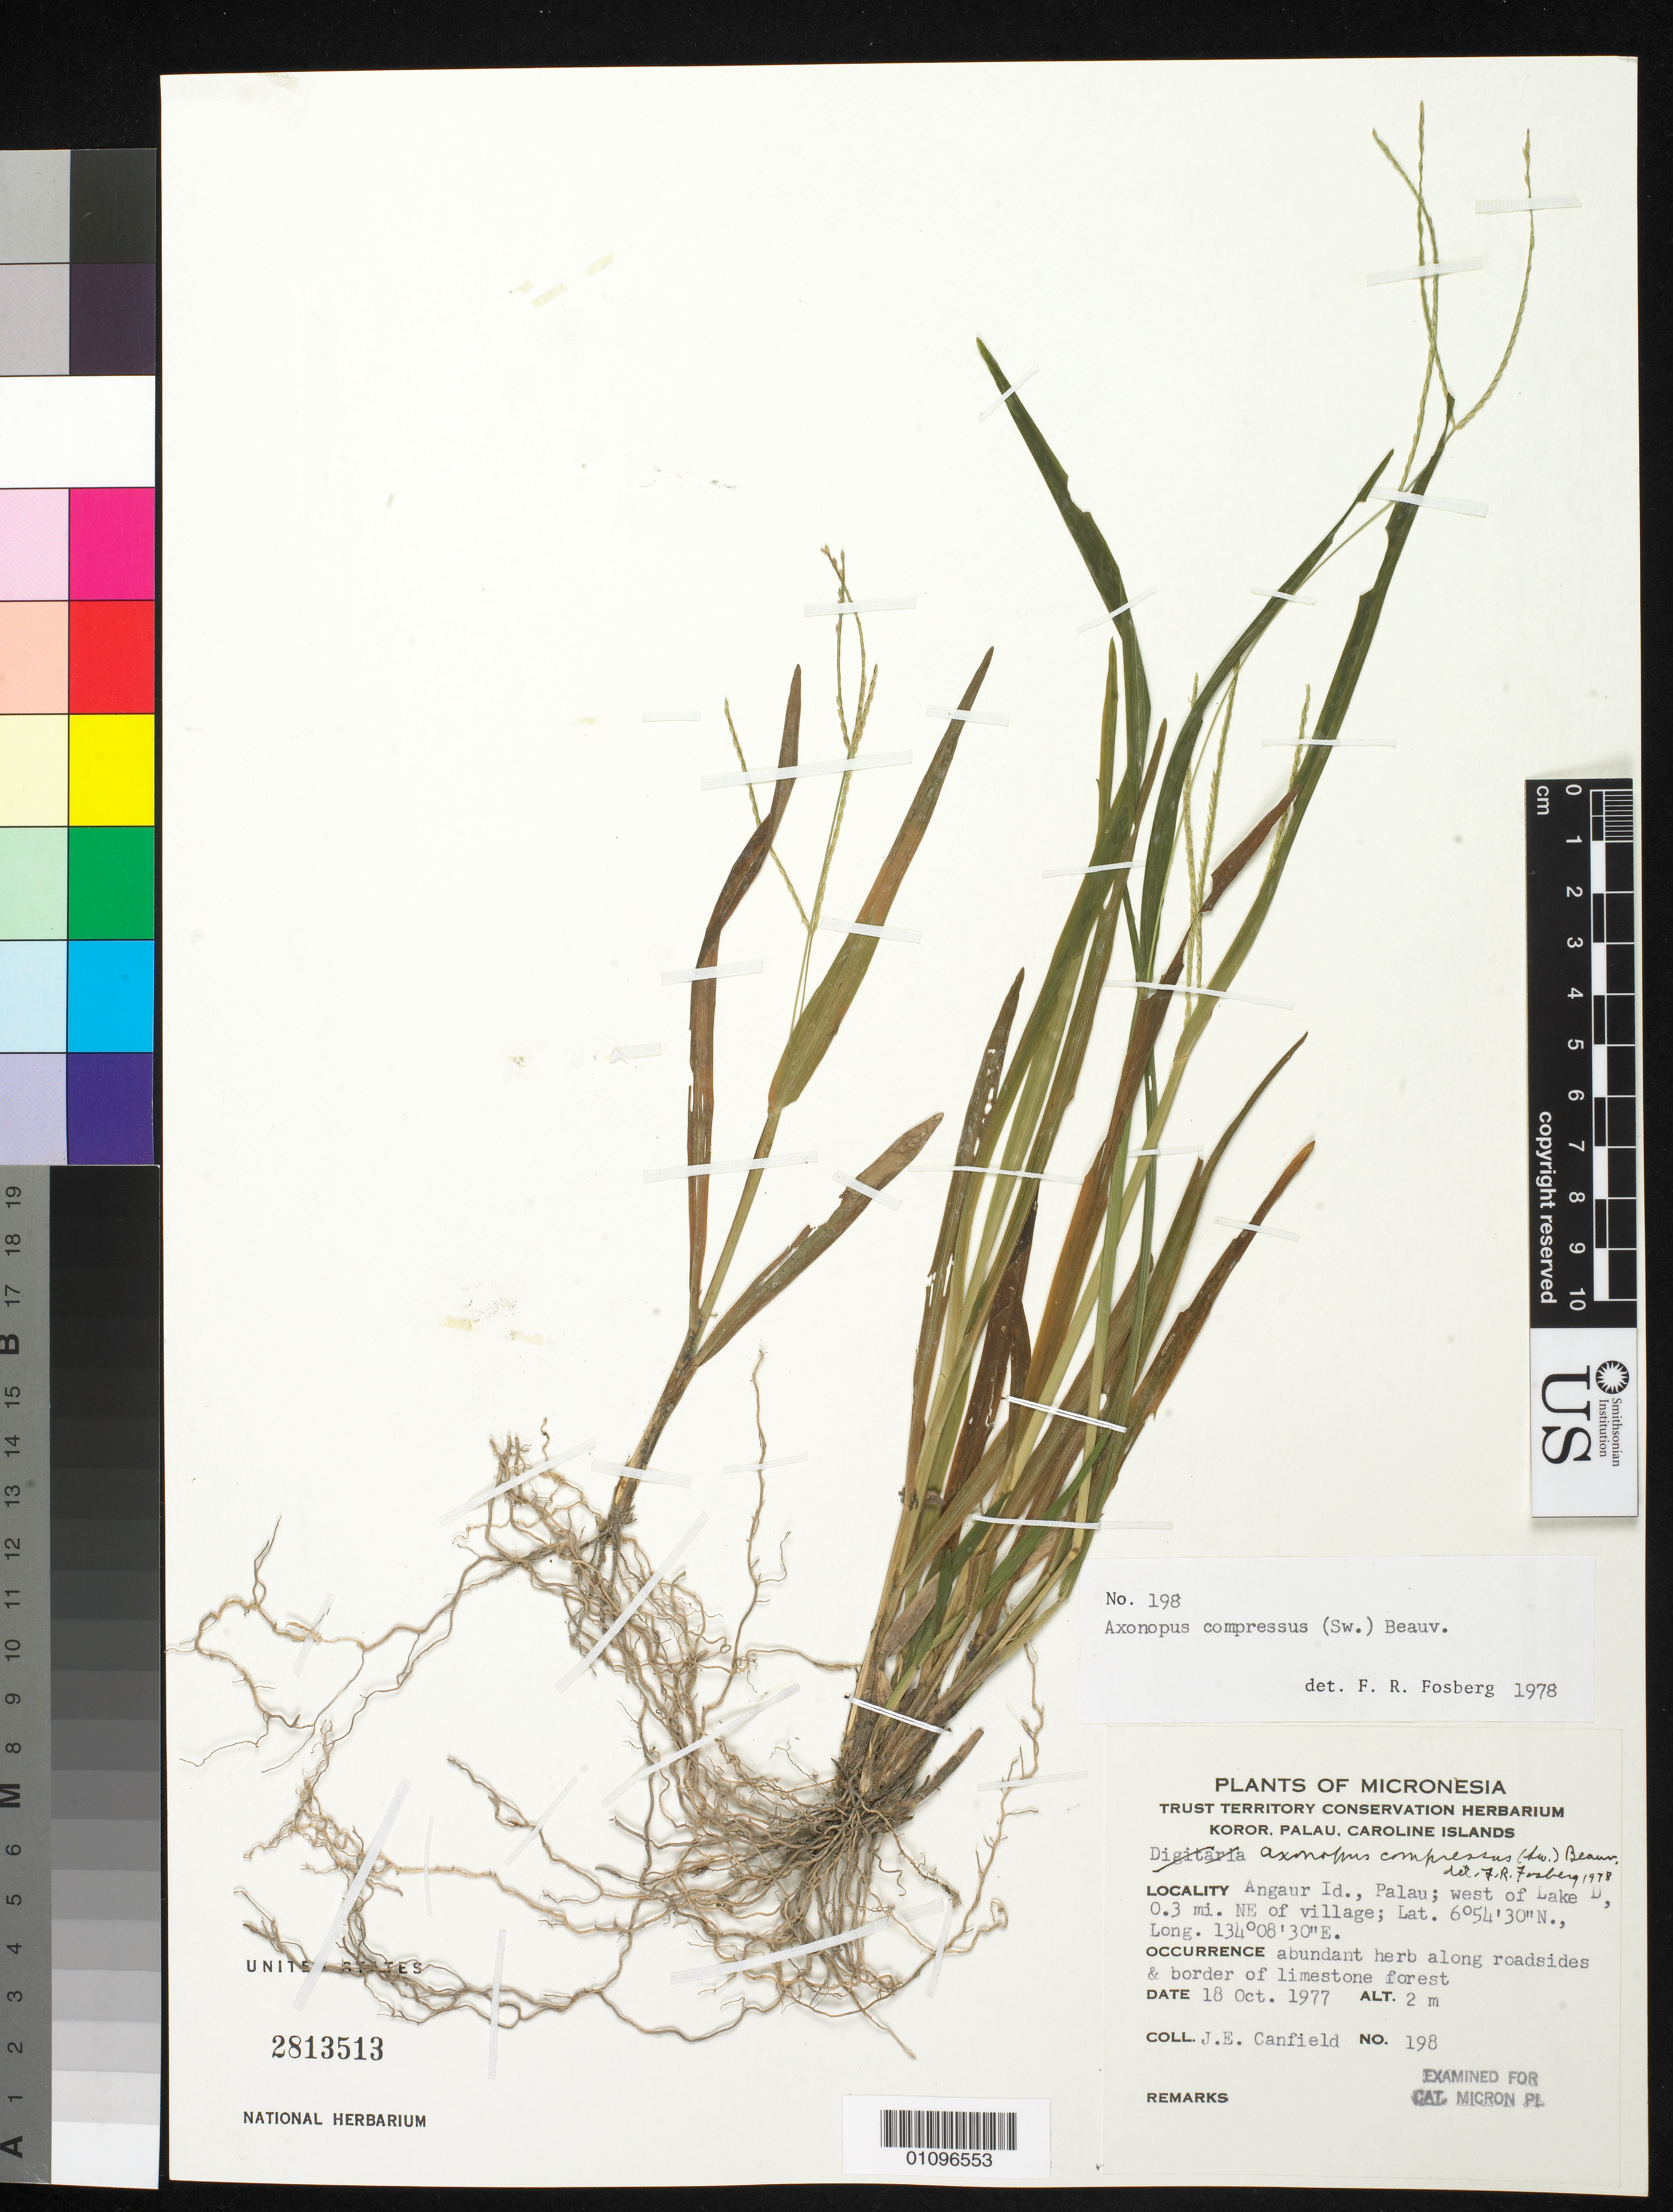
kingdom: Plantae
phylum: Tracheophyta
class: Liliopsida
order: Poales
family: Poaceae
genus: Axonopus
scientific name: Axonopus compressus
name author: (Sw.) P. Beauv.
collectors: J. E. Canfield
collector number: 198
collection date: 1977-10-18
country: Palau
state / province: Angaur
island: Ngeaur [Angaur]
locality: Angaur Id. W of lake D, .3 mi. NE of village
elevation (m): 2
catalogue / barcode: US 2813513